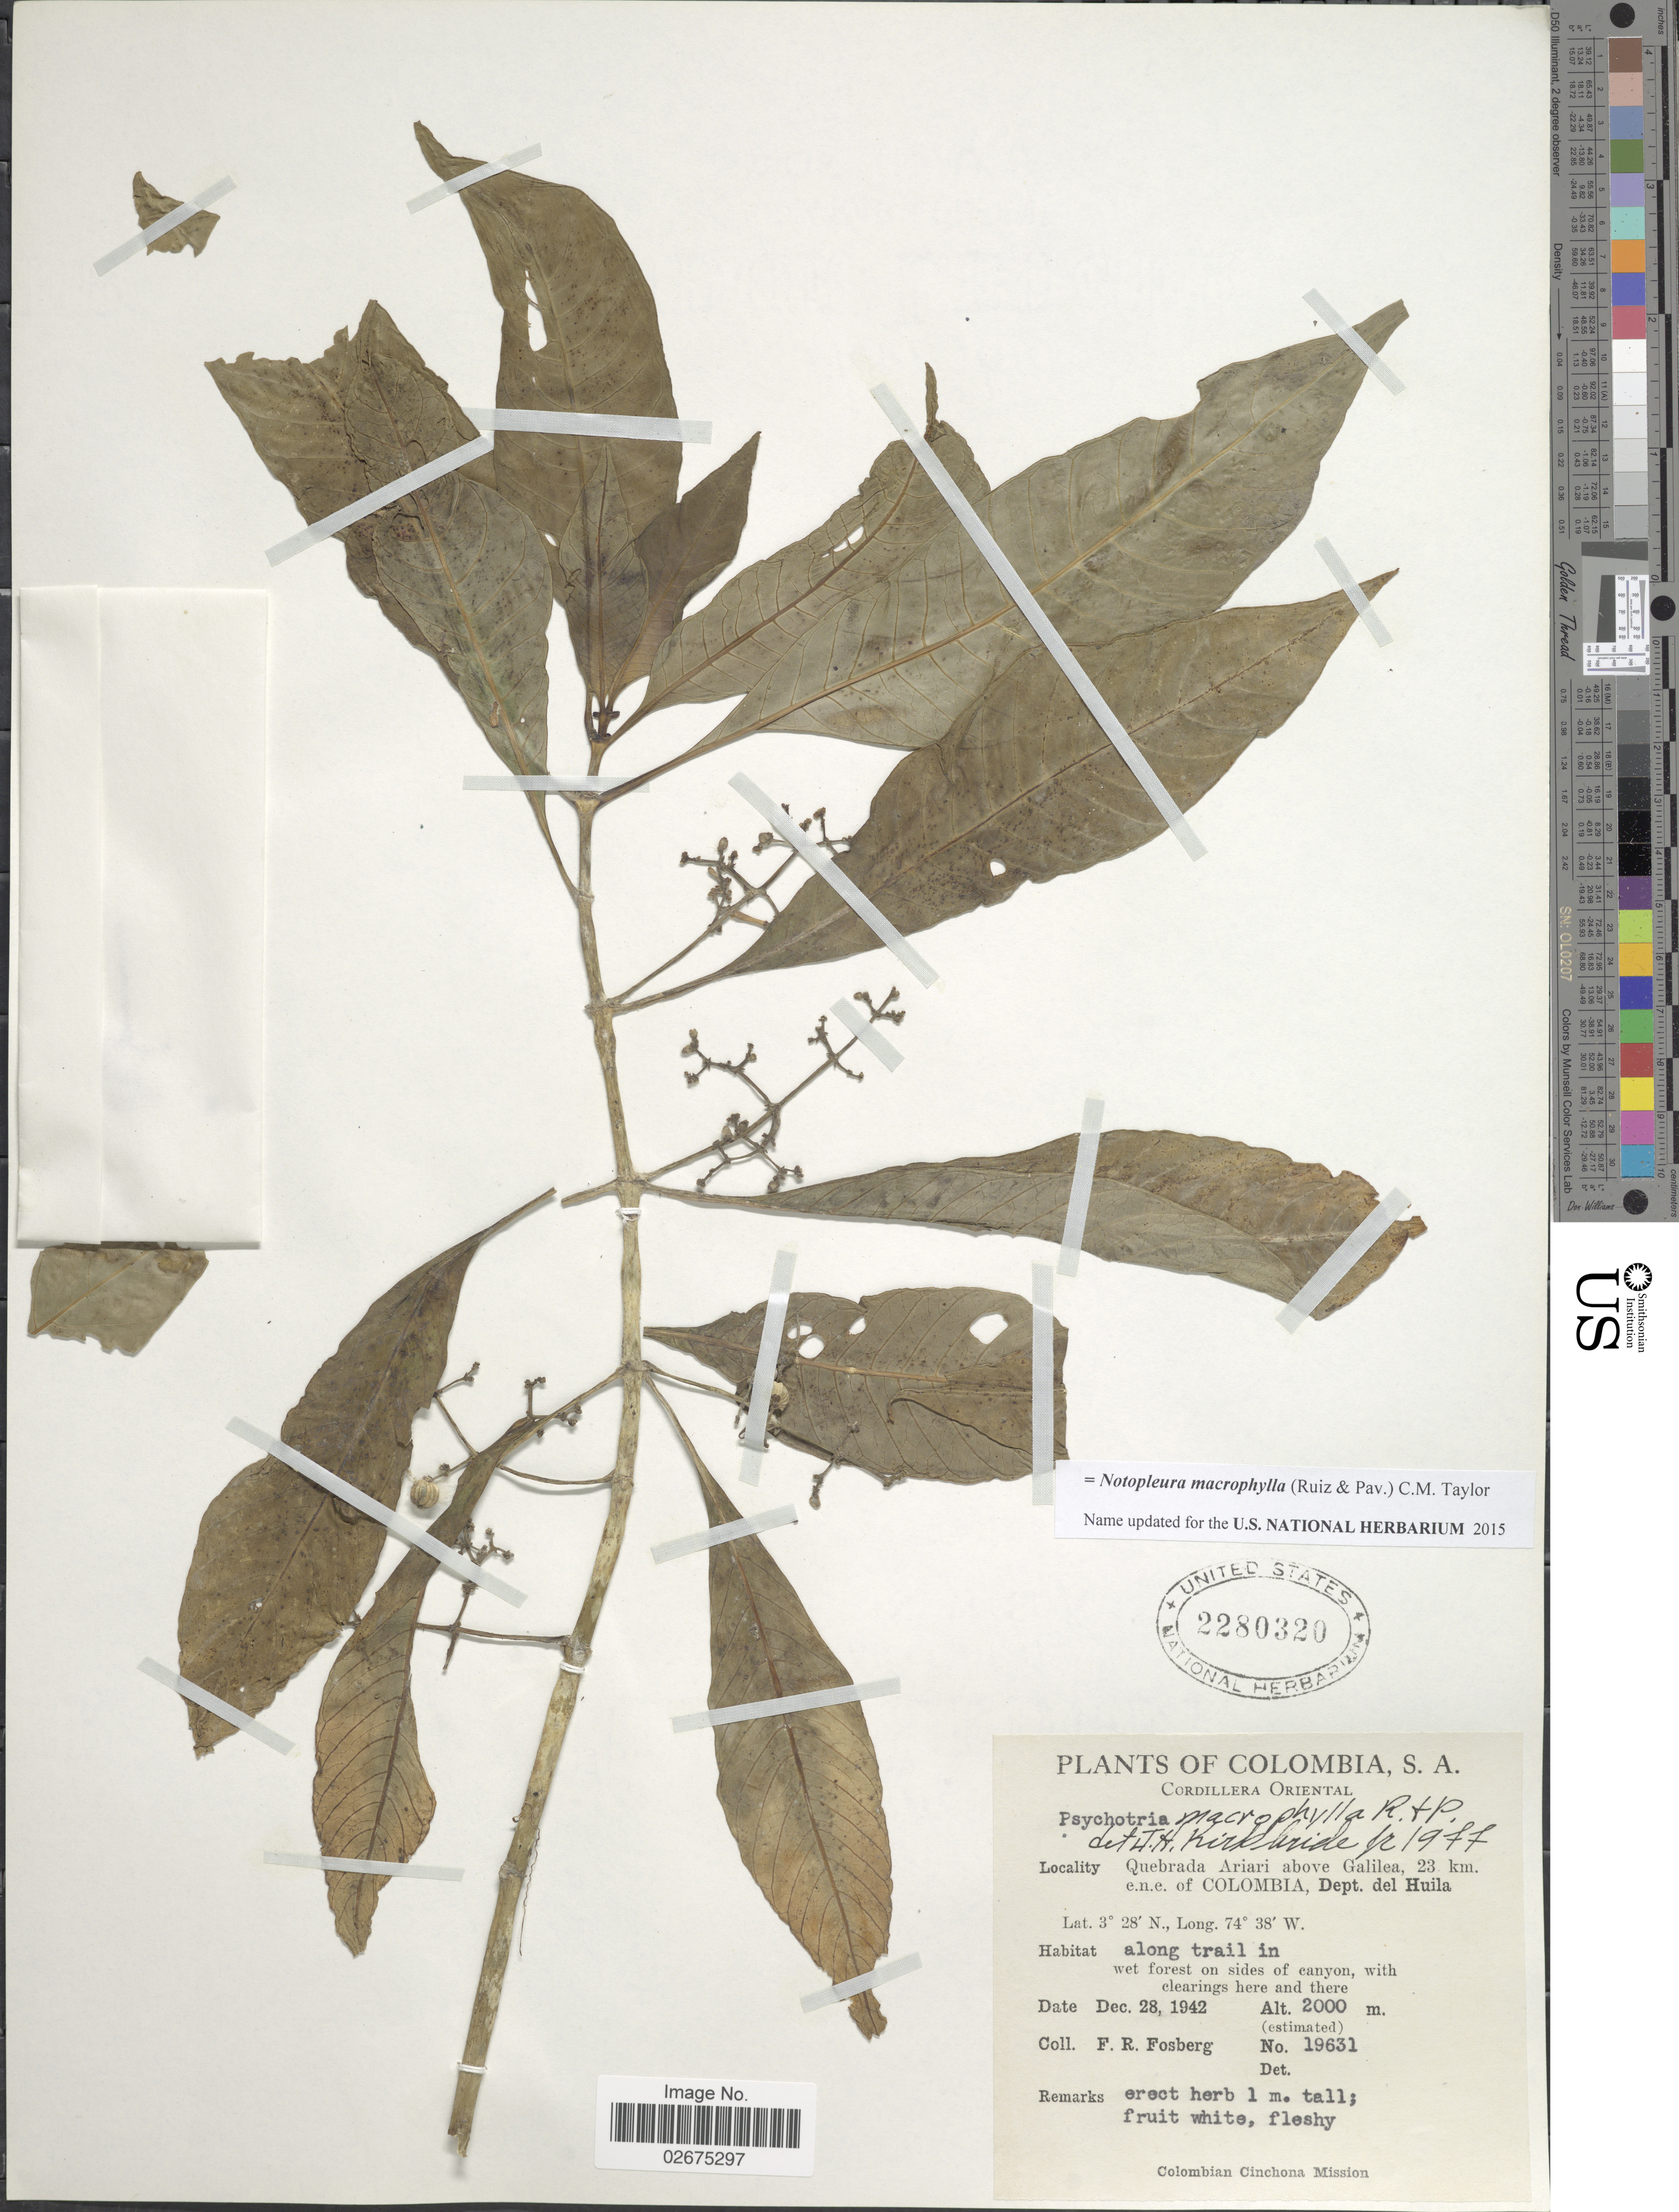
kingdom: Plantae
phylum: Tracheophyta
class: Magnoliopsida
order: Gentianales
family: Rubiaceae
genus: Notopleura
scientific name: Notopleura macrophylla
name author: (Ruiz & Pav.) C.M. Taylor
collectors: F. R. Fosberg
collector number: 19631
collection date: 1942-12-28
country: Colombia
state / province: Huila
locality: Cordillera Oriental, Quebrada Ariari above Galilea, 23 km e.n.e. of Colombia, Dept. del Huila, along trail in wet forest on sides of canyon, with clearing here and there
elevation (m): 2000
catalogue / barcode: US 2280320